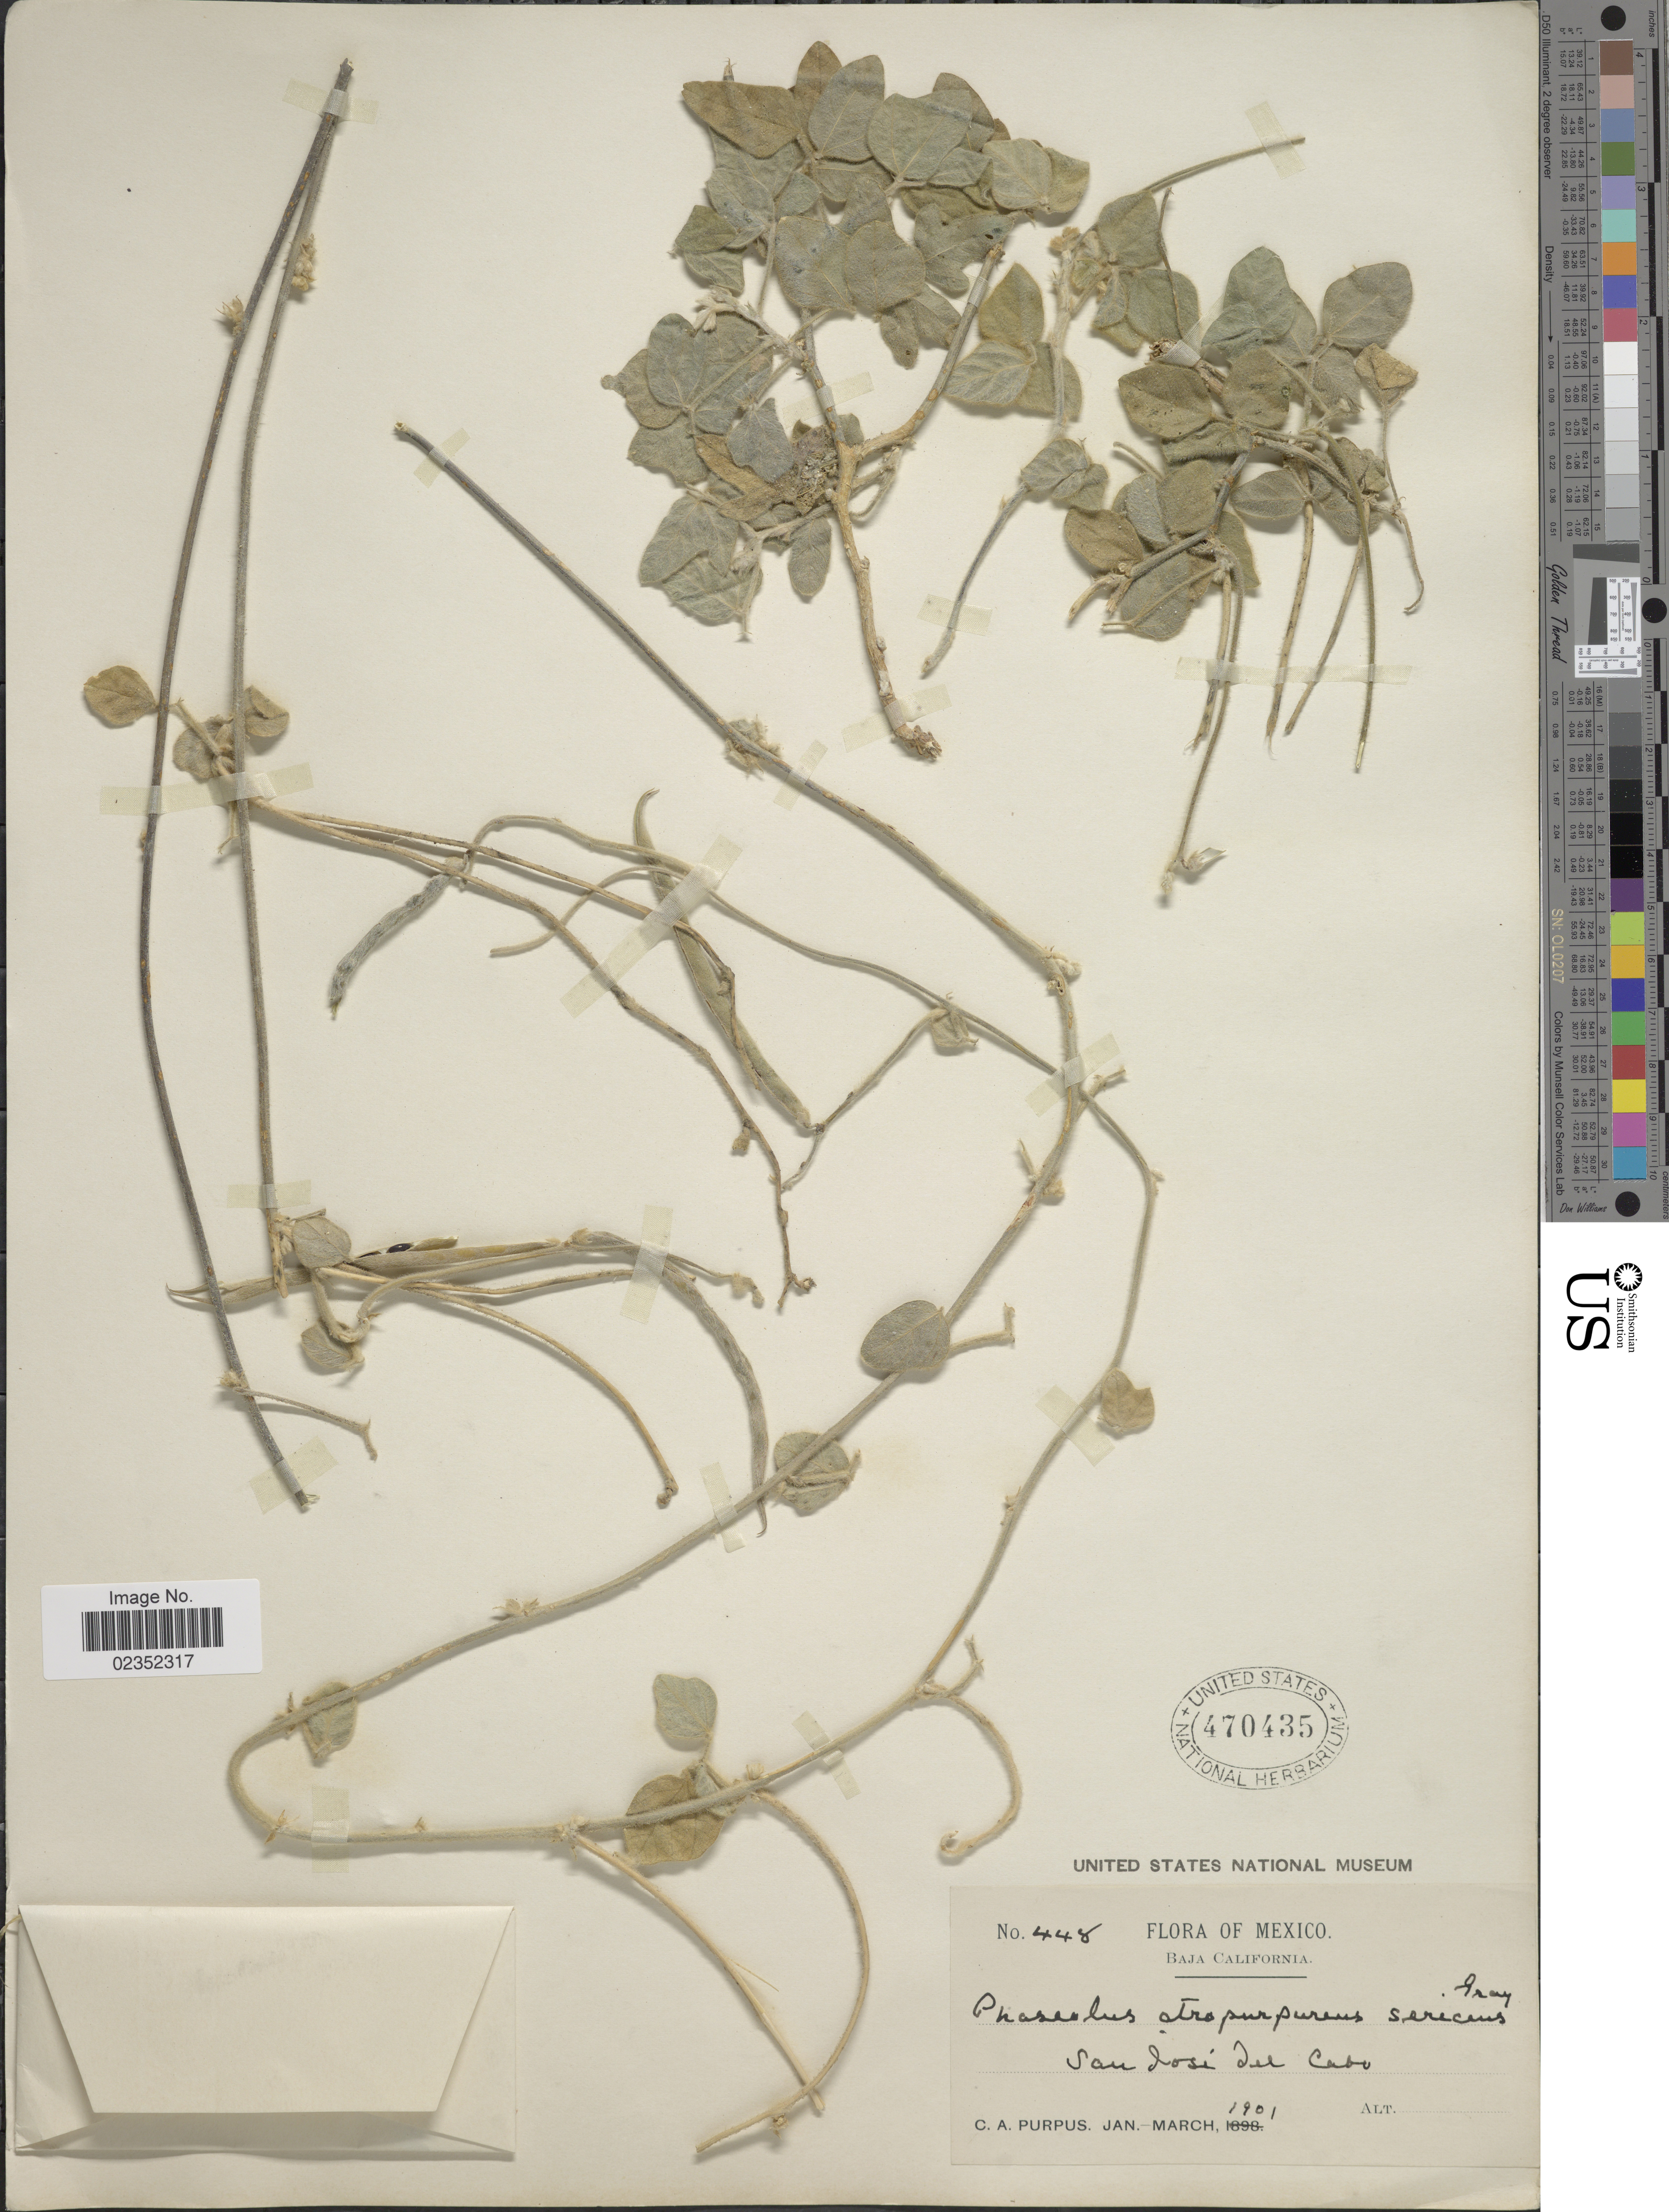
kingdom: Plantae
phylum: Tracheophyta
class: Magnoliopsida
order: Fabales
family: Fabaceae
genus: Macroptilium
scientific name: Macroptilium atropurpureum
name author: (DC.) Urb.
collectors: C. A. Purpus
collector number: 448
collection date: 1901-01/1901-03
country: Mexico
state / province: Baja California Sur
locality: San José del Cabo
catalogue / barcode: US 470435